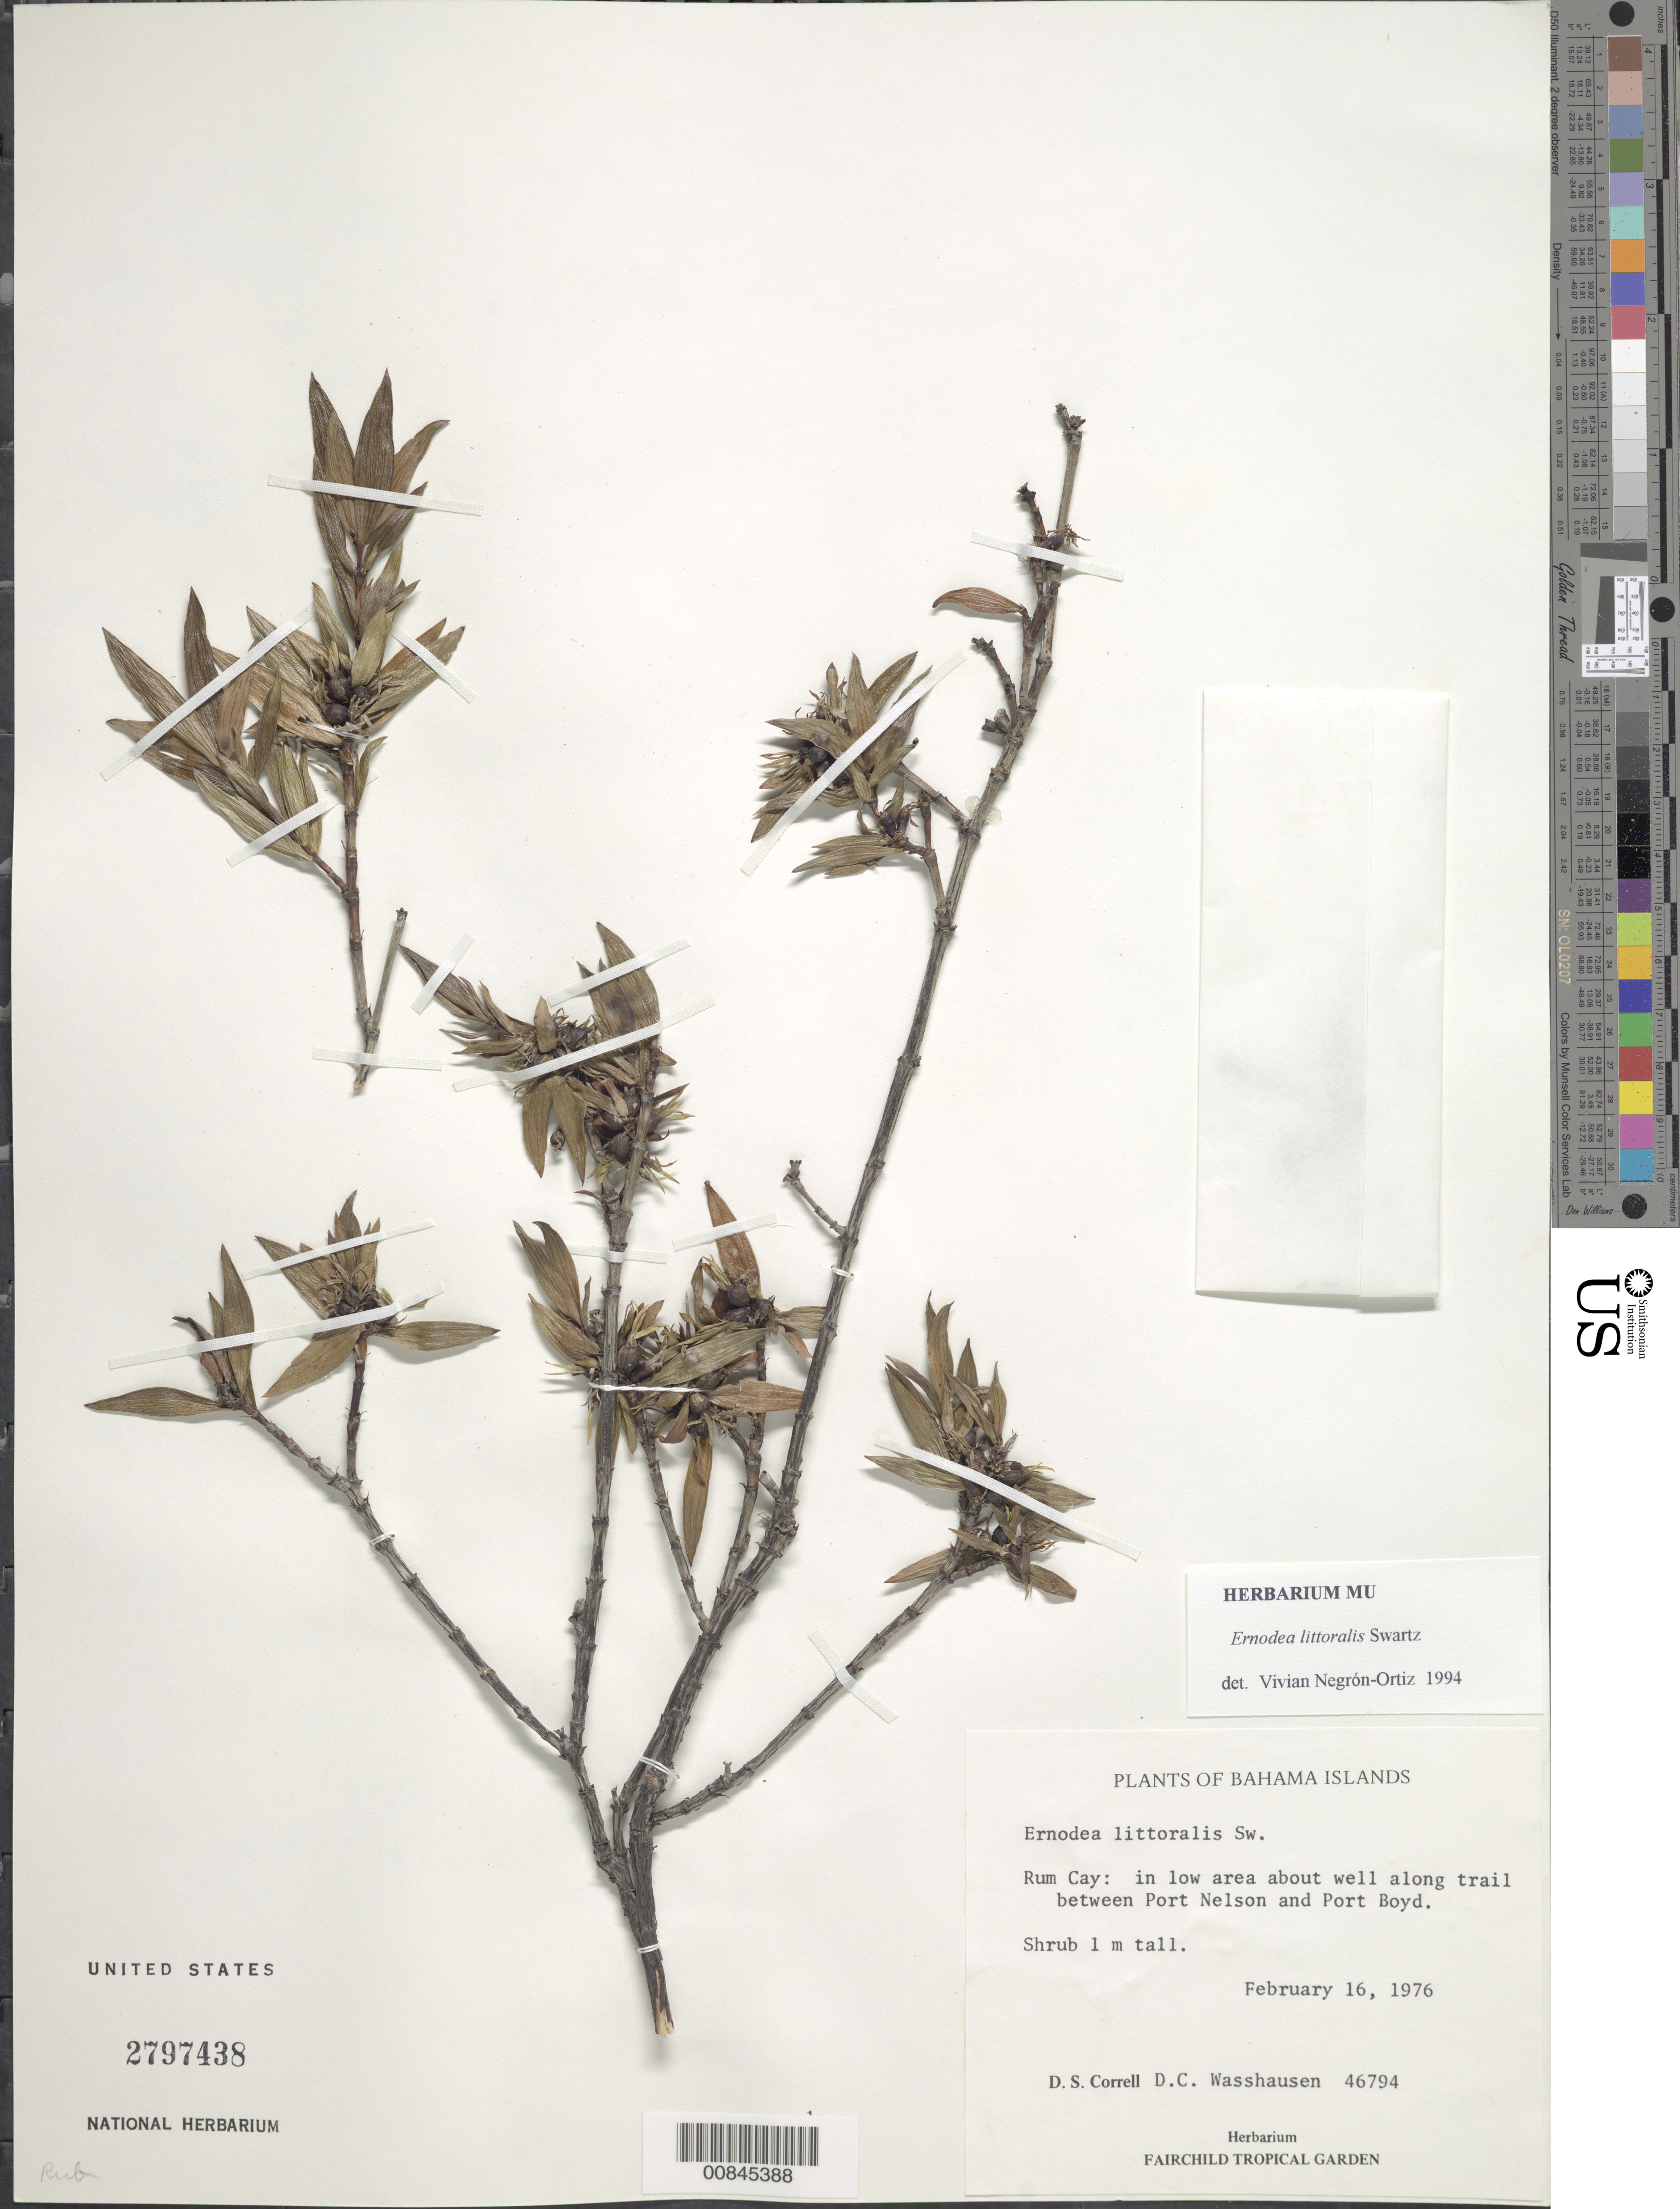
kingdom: Plantae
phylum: Tracheophyta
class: Magnoliopsida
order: Gentianales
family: Rubiaceae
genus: Ernodea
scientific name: Ernodea littoralis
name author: Sw.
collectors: D. S. Correll & D. C. Wasshausen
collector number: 46794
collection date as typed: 16 Feb 1976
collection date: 1976-02-16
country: Bahamas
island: Rum Cay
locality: Rum Cay: Area about well, along trail between Port Nelson and Port Boyd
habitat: In low area about well, along trail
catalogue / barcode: US 2797438